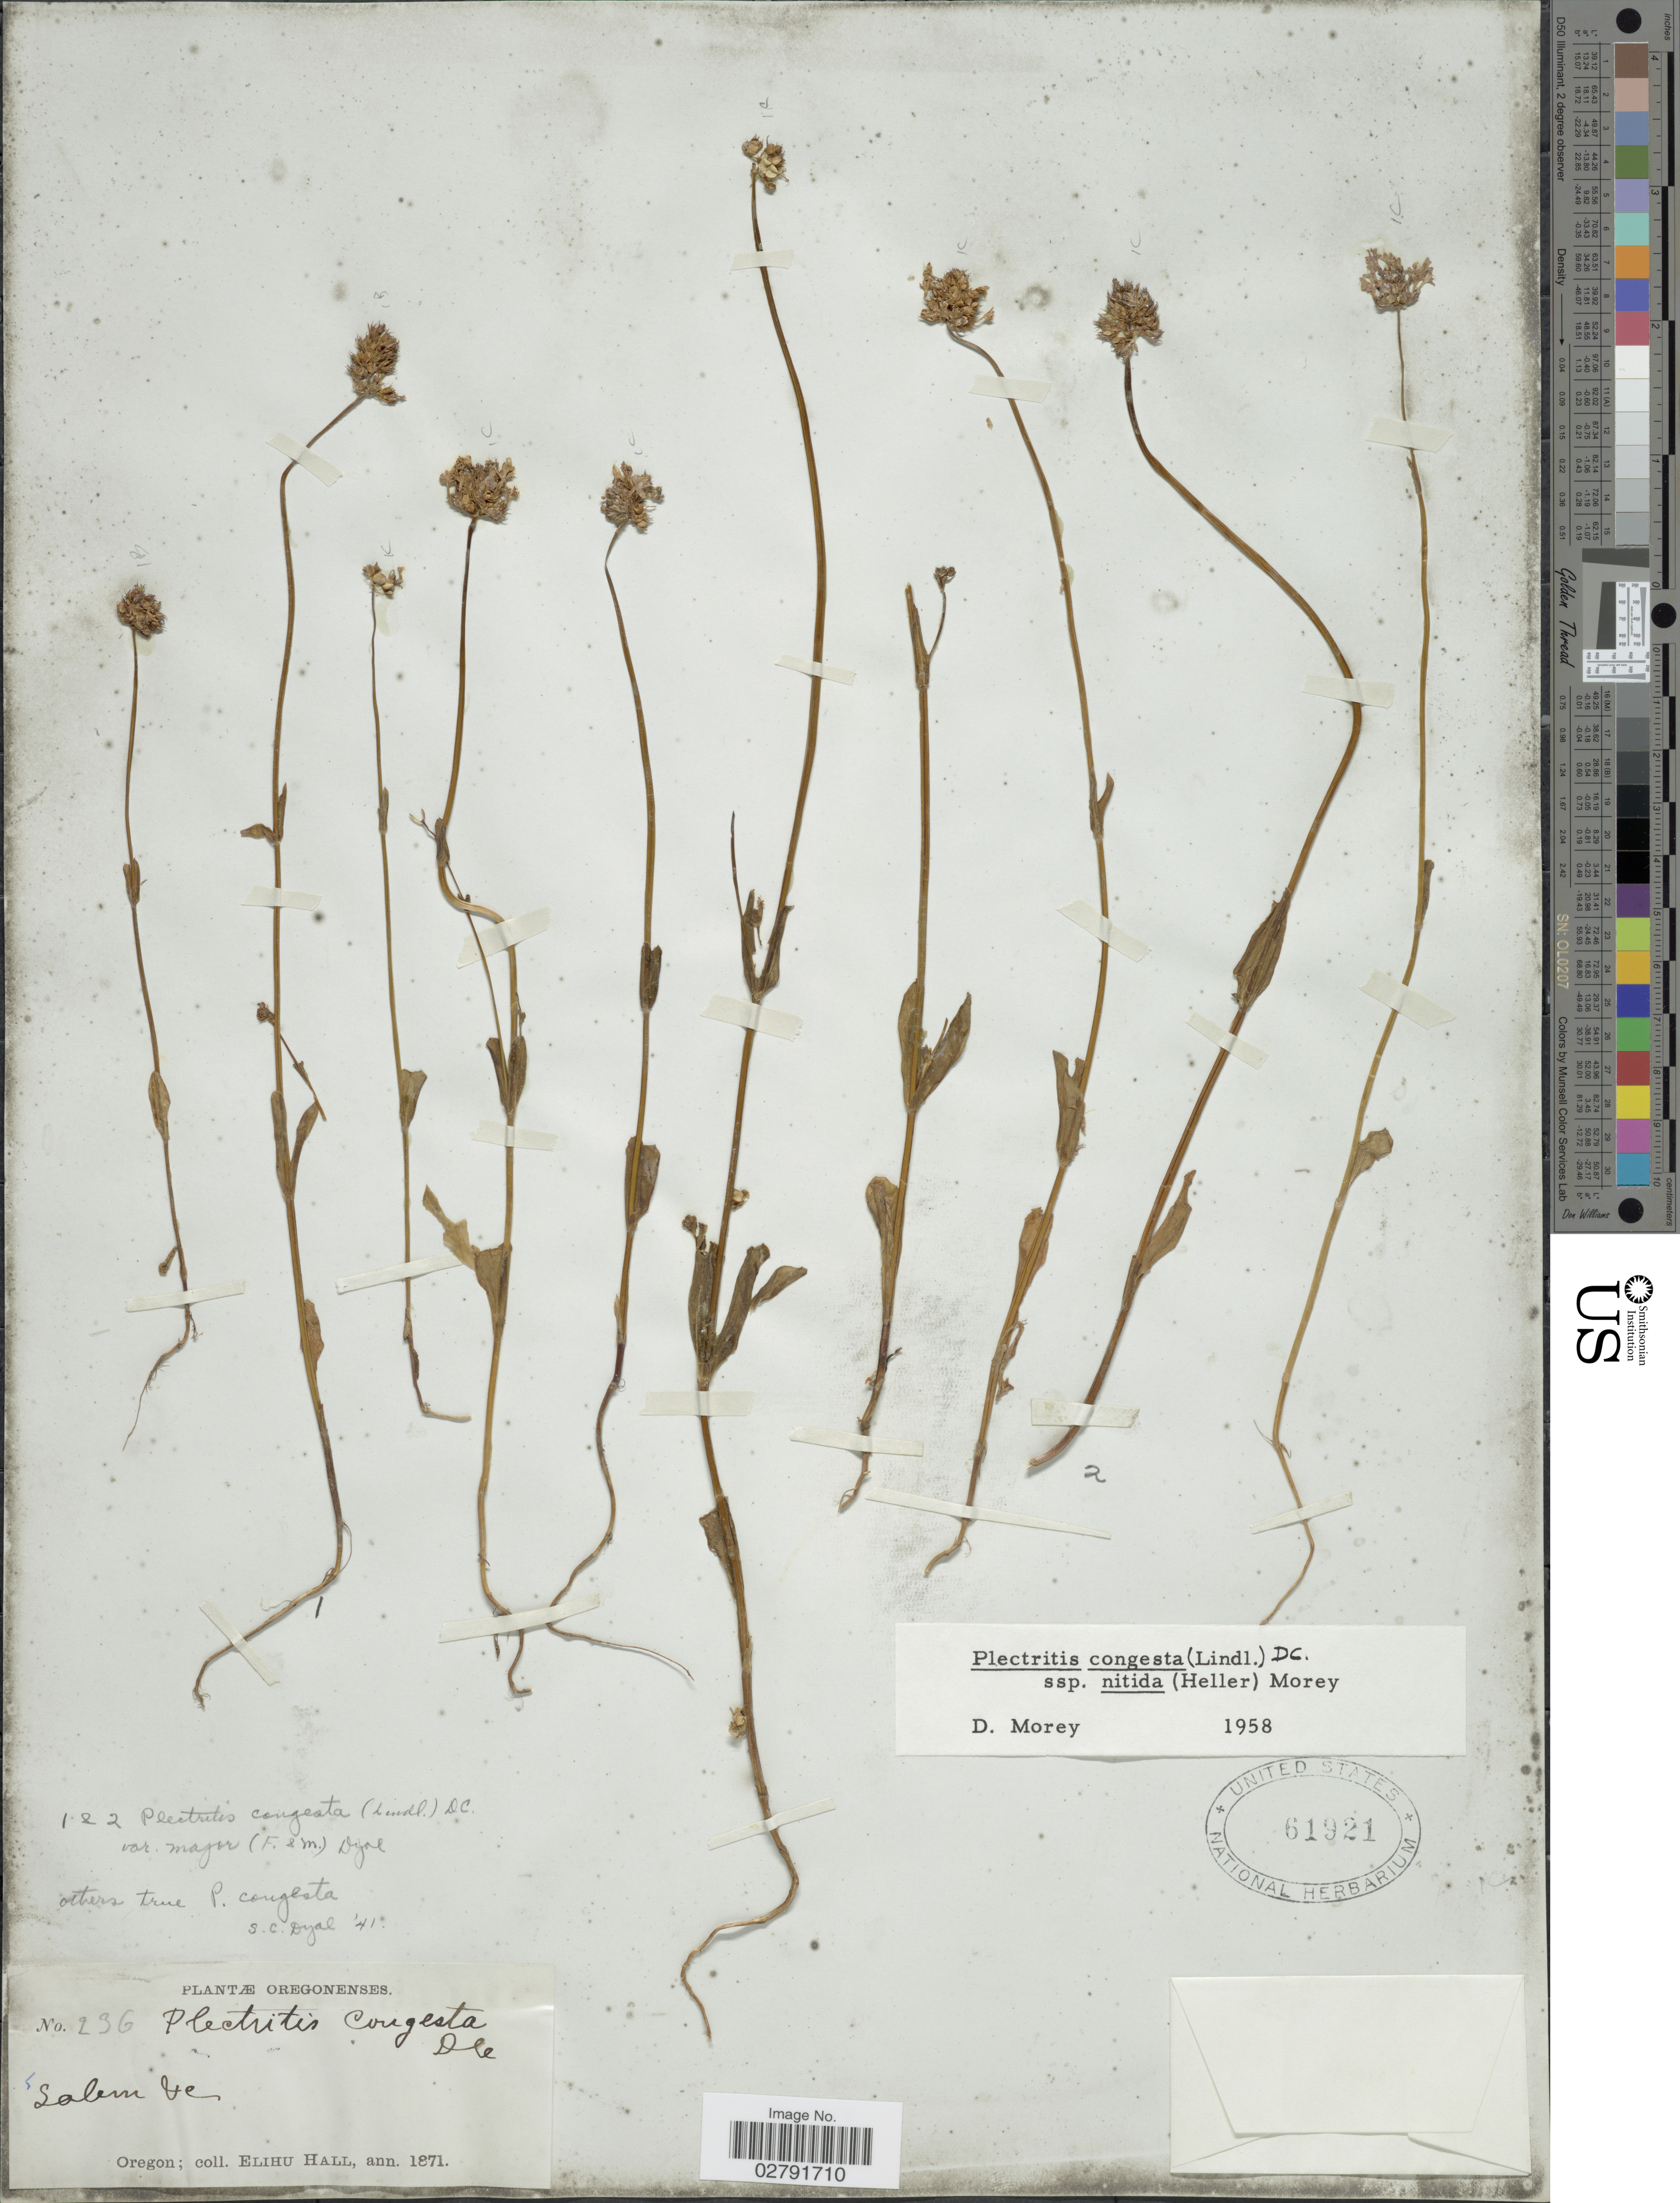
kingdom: Plantae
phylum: Tracheophyta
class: Magnoliopsida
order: Dipsacales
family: Caprifoliaceae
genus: Plectritis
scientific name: Plectritis congesta subsp. nitida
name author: (A. Heller) Morey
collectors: E. Hall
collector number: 236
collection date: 1871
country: United States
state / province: Oregon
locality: Salem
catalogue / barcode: US 61921